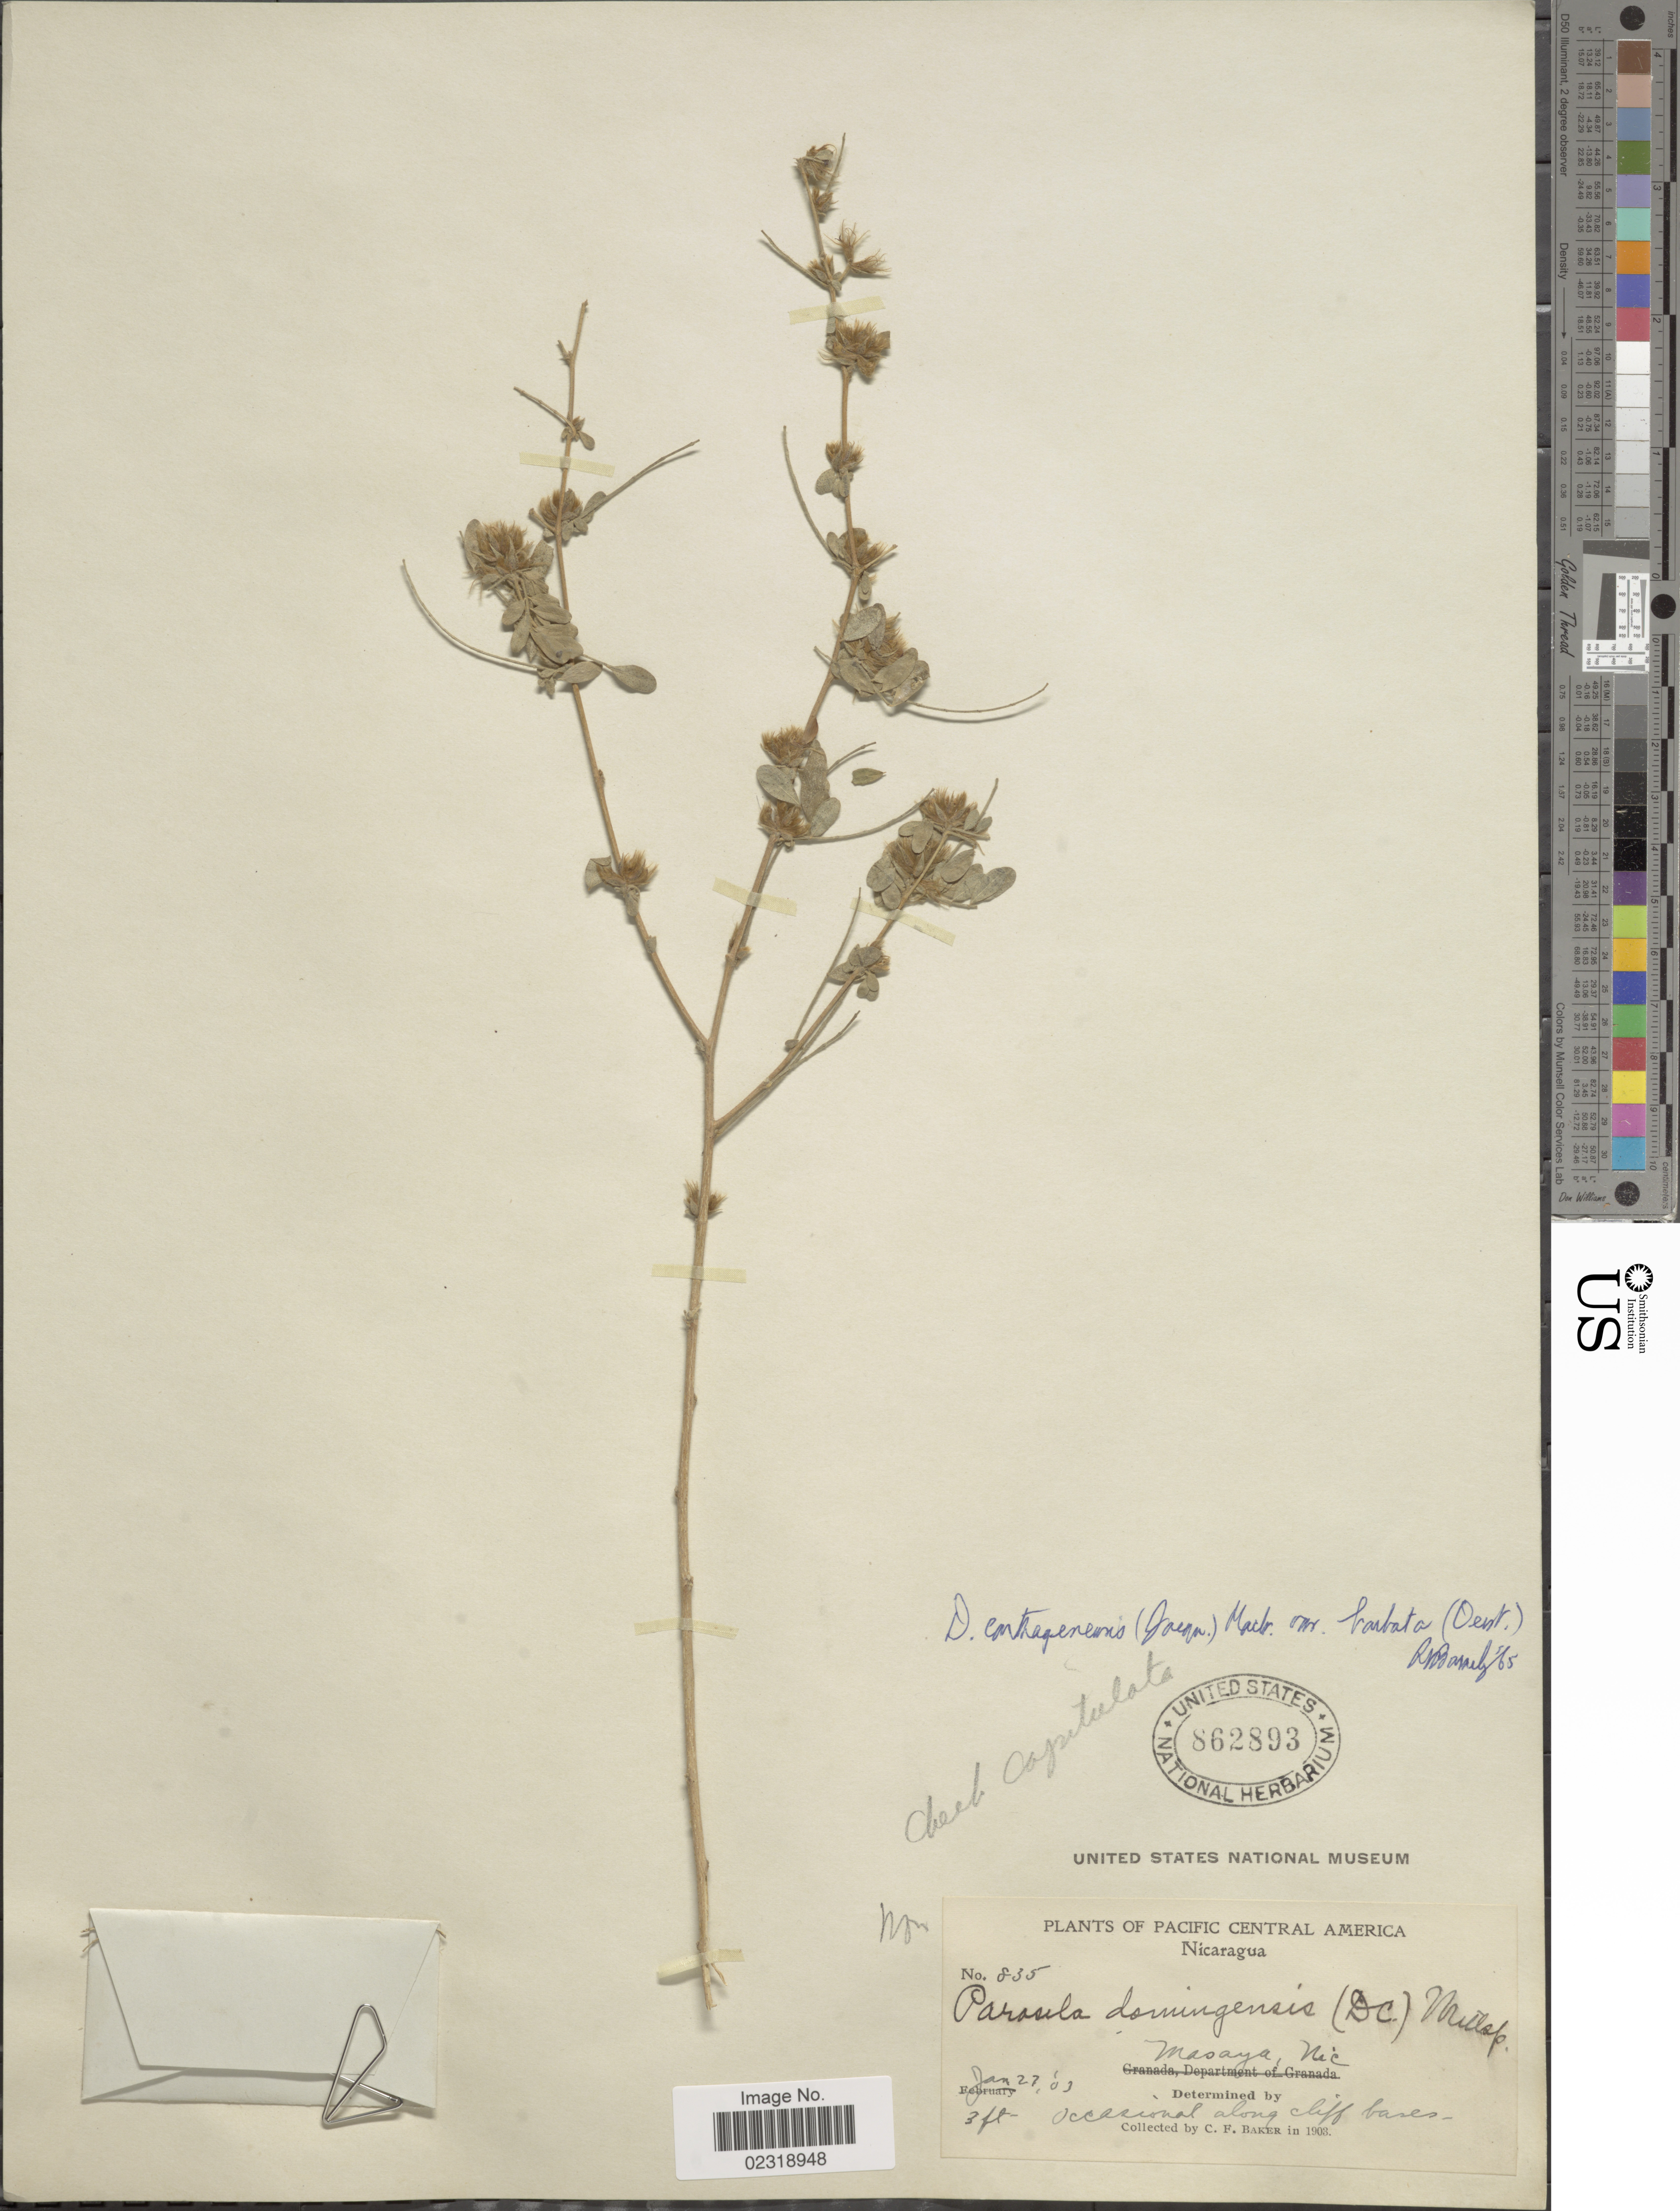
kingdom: Plantae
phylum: Tracheophyta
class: Magnoliopsida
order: Fabales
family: Fabaceae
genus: Dalea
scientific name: Dalea carthagenensis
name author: (Jacq.) J.F. Macbr.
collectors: C. F. Baker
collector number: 835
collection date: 1903-01-27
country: Nicaragua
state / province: Masaya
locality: Occasional along cliffs.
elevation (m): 1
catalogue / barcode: US 862893